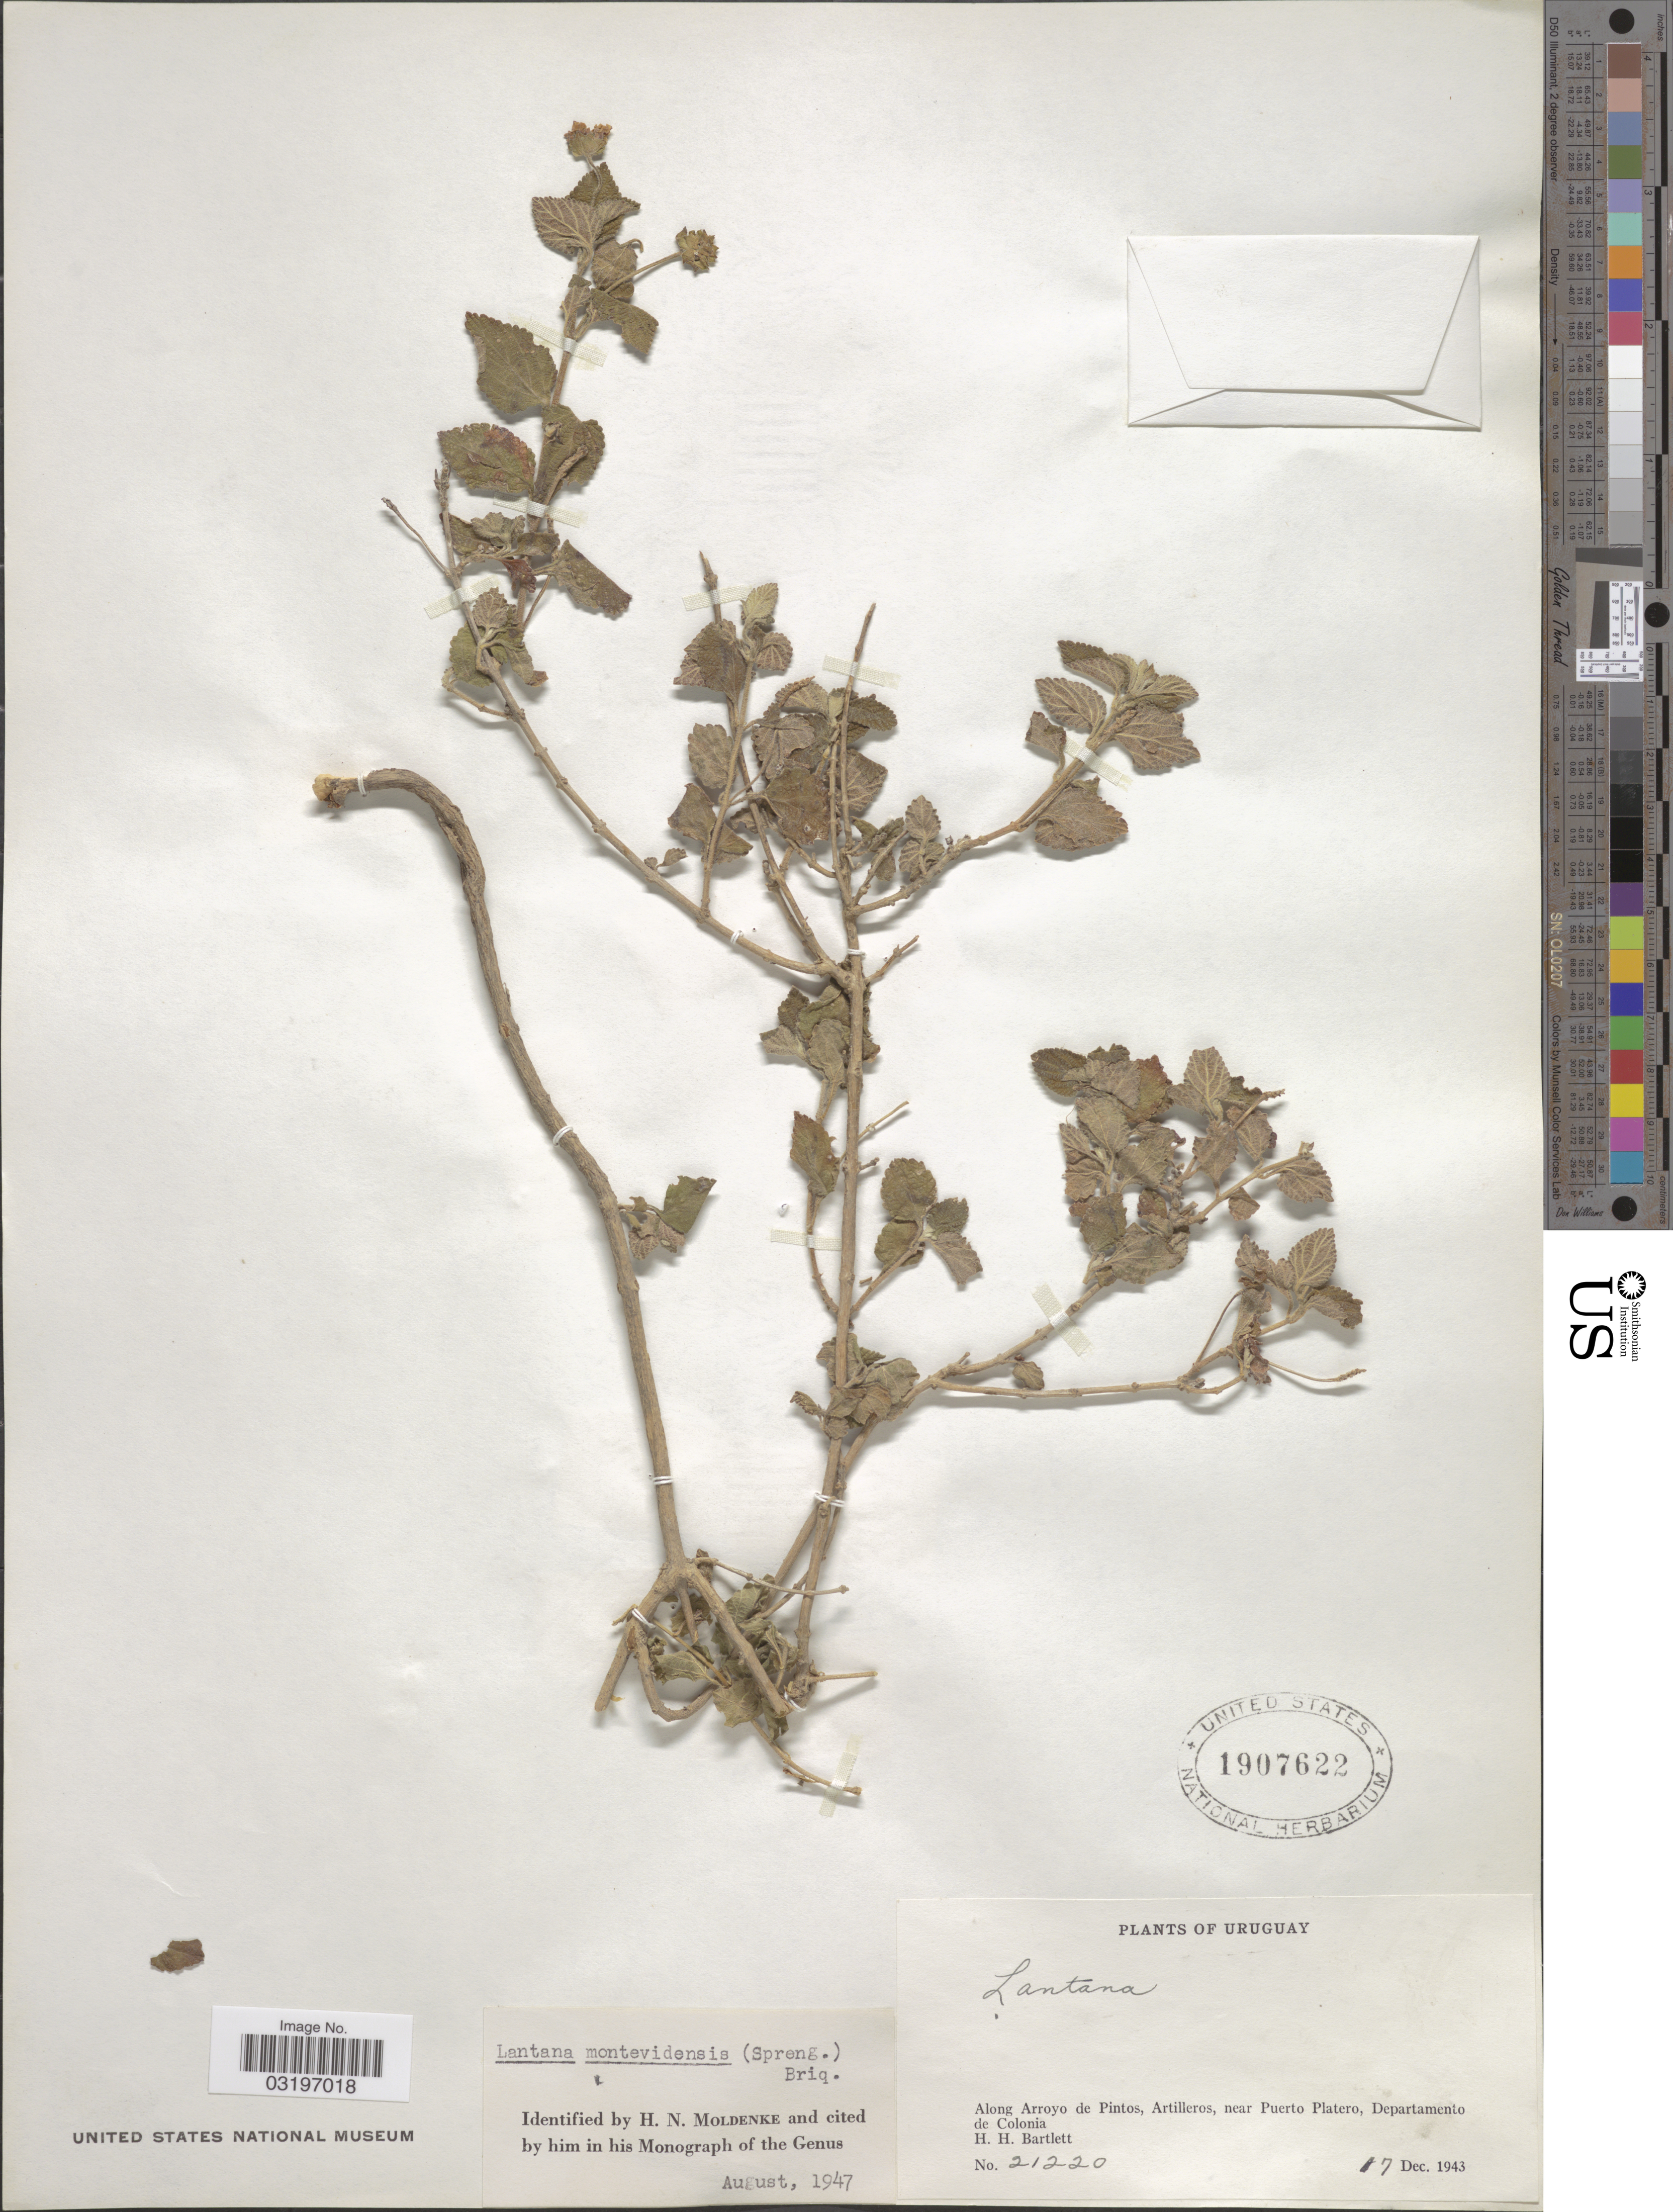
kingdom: Plantae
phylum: Tracheophyta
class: Magnoliopsida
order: Lamiales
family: Verbenaceae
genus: Lantana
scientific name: Lantana montevidensis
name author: (Spreng.) Briq.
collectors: H. H. Bartlett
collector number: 21220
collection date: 1943-12-17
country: Uruguay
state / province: Colonia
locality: Along Arroyo de Pintos, Artilleros, near Puerto Platero, Departamento de Colonia.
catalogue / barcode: US 1907622